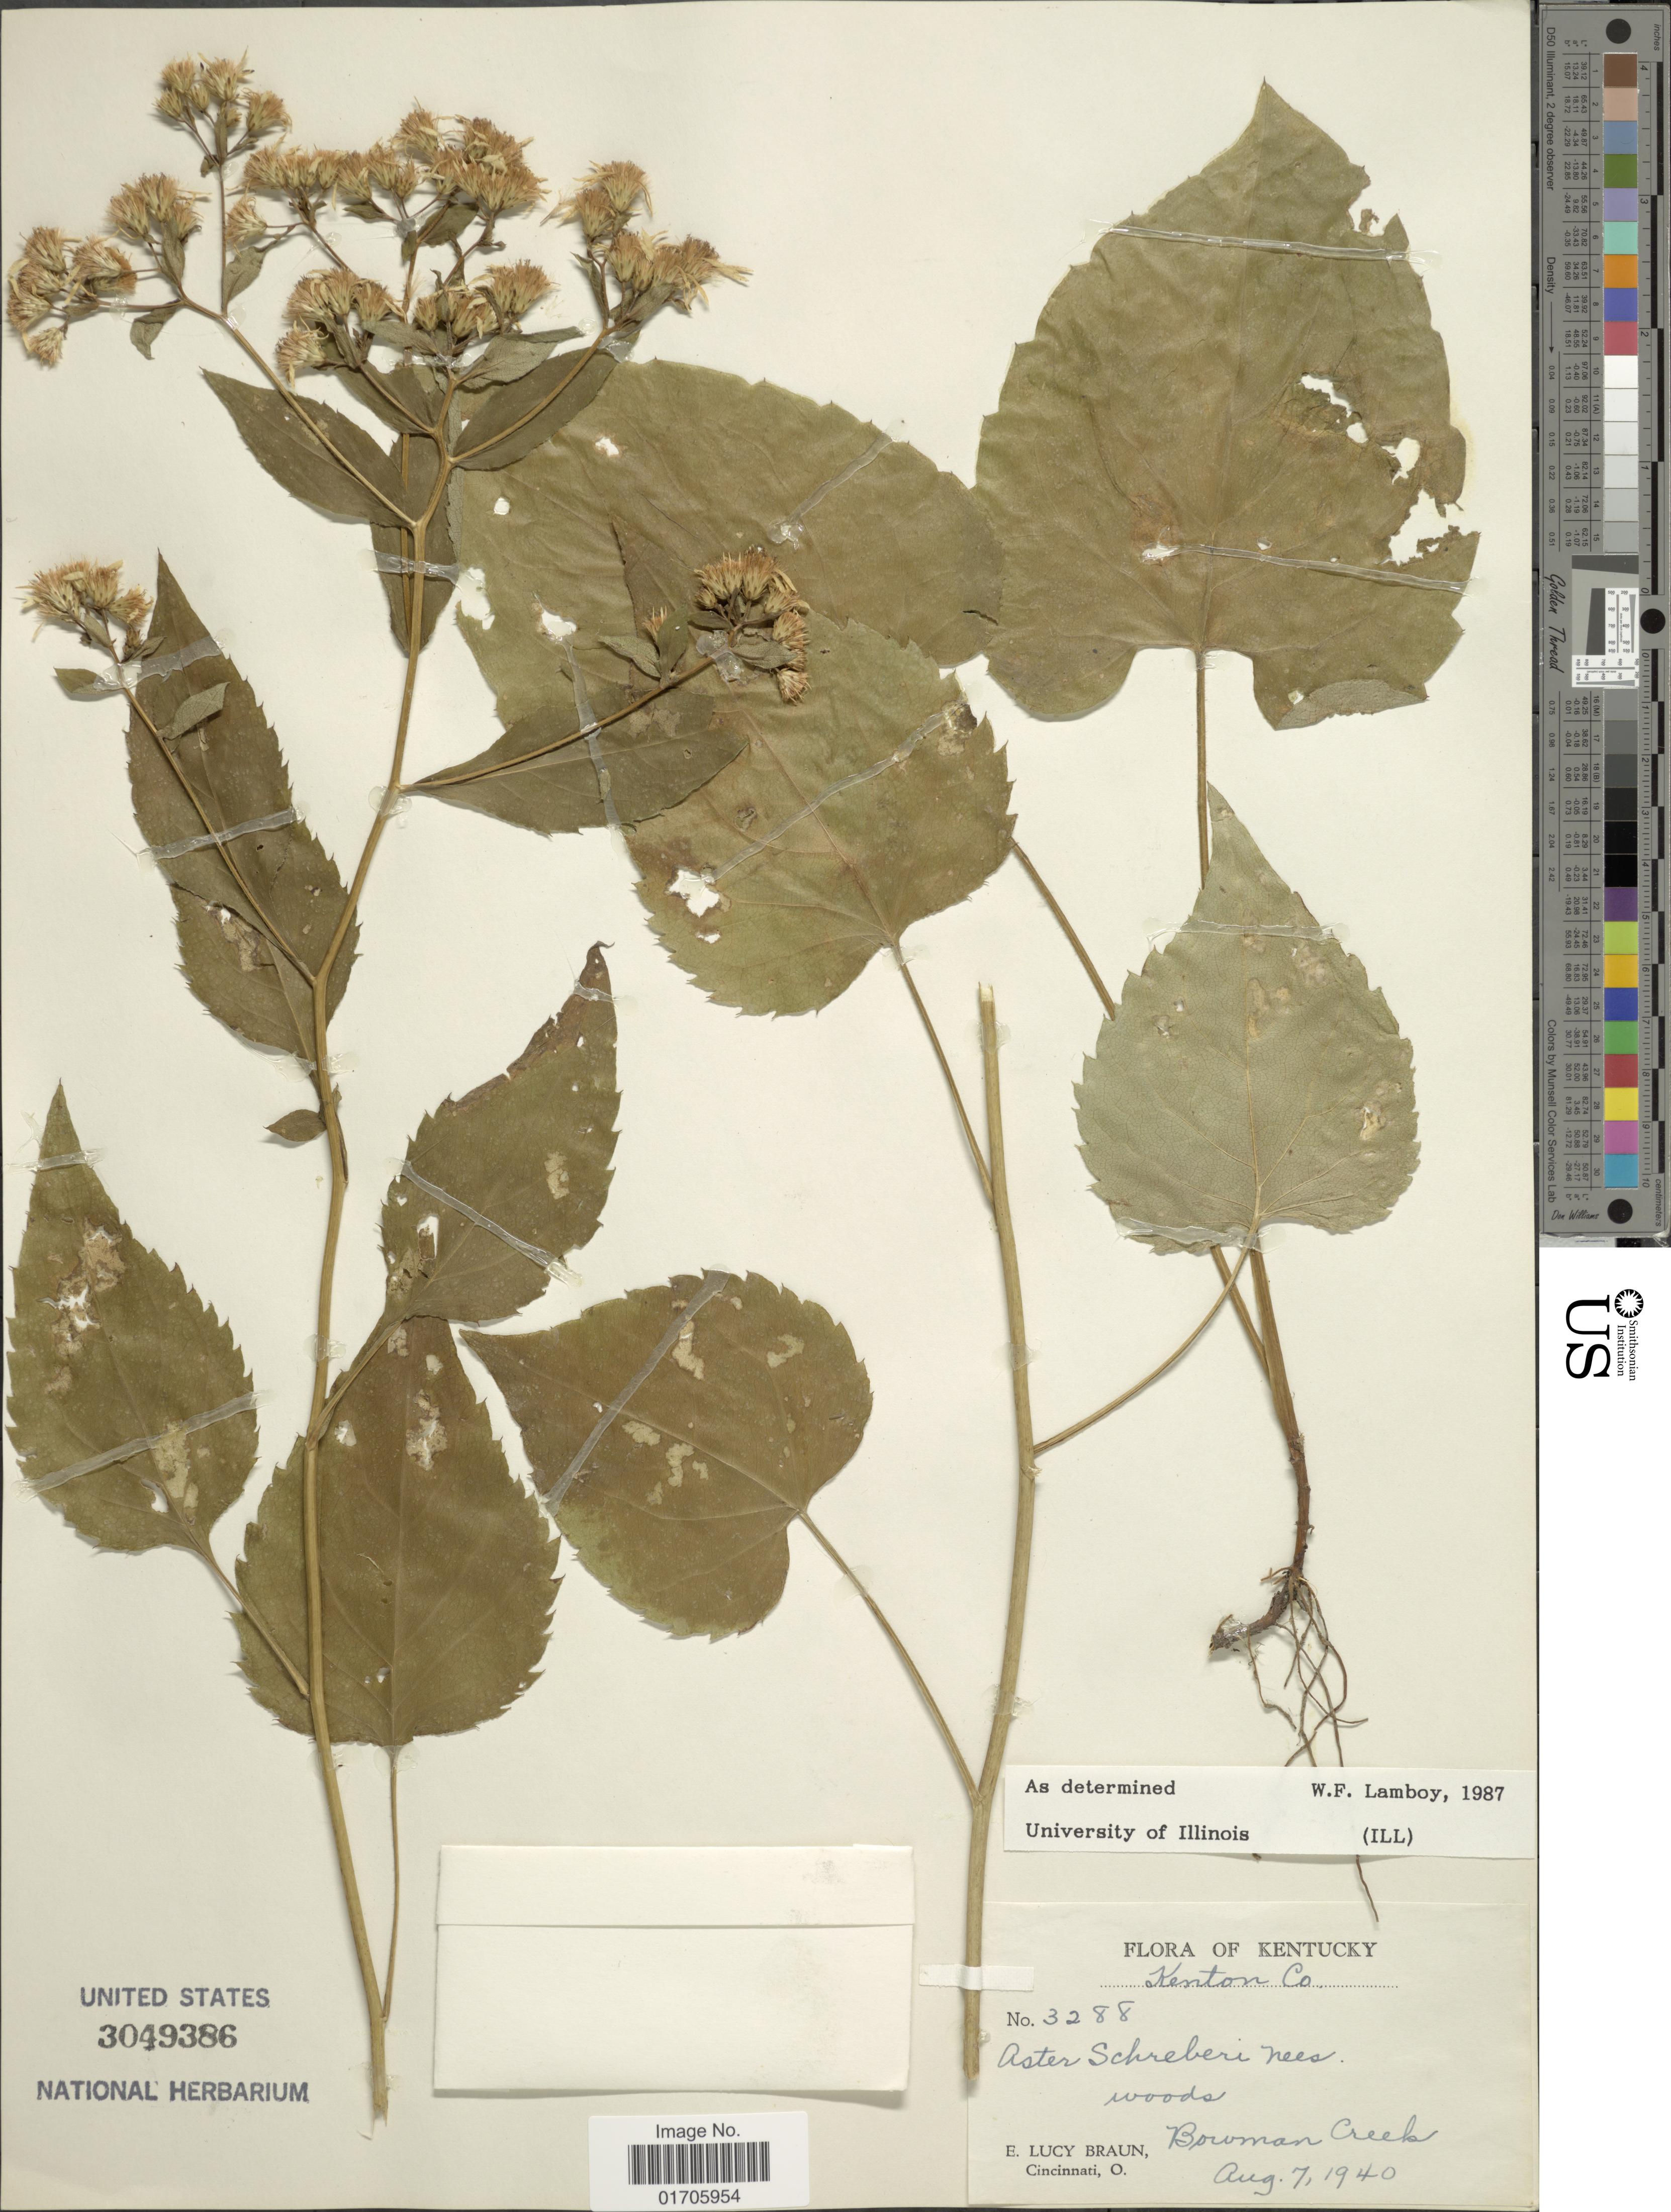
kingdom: Plantae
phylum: Tracheophyta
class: Magnoliopsida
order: Asterales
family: Asteraceae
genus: Eurybia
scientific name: Eurybia schreberi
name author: (Nees) Nees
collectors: E. L. Braun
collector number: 3288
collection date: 1940-08-07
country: United States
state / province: Kentucky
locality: Kentucky. Kenton Co. Bowman Creek.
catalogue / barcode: US 3049386